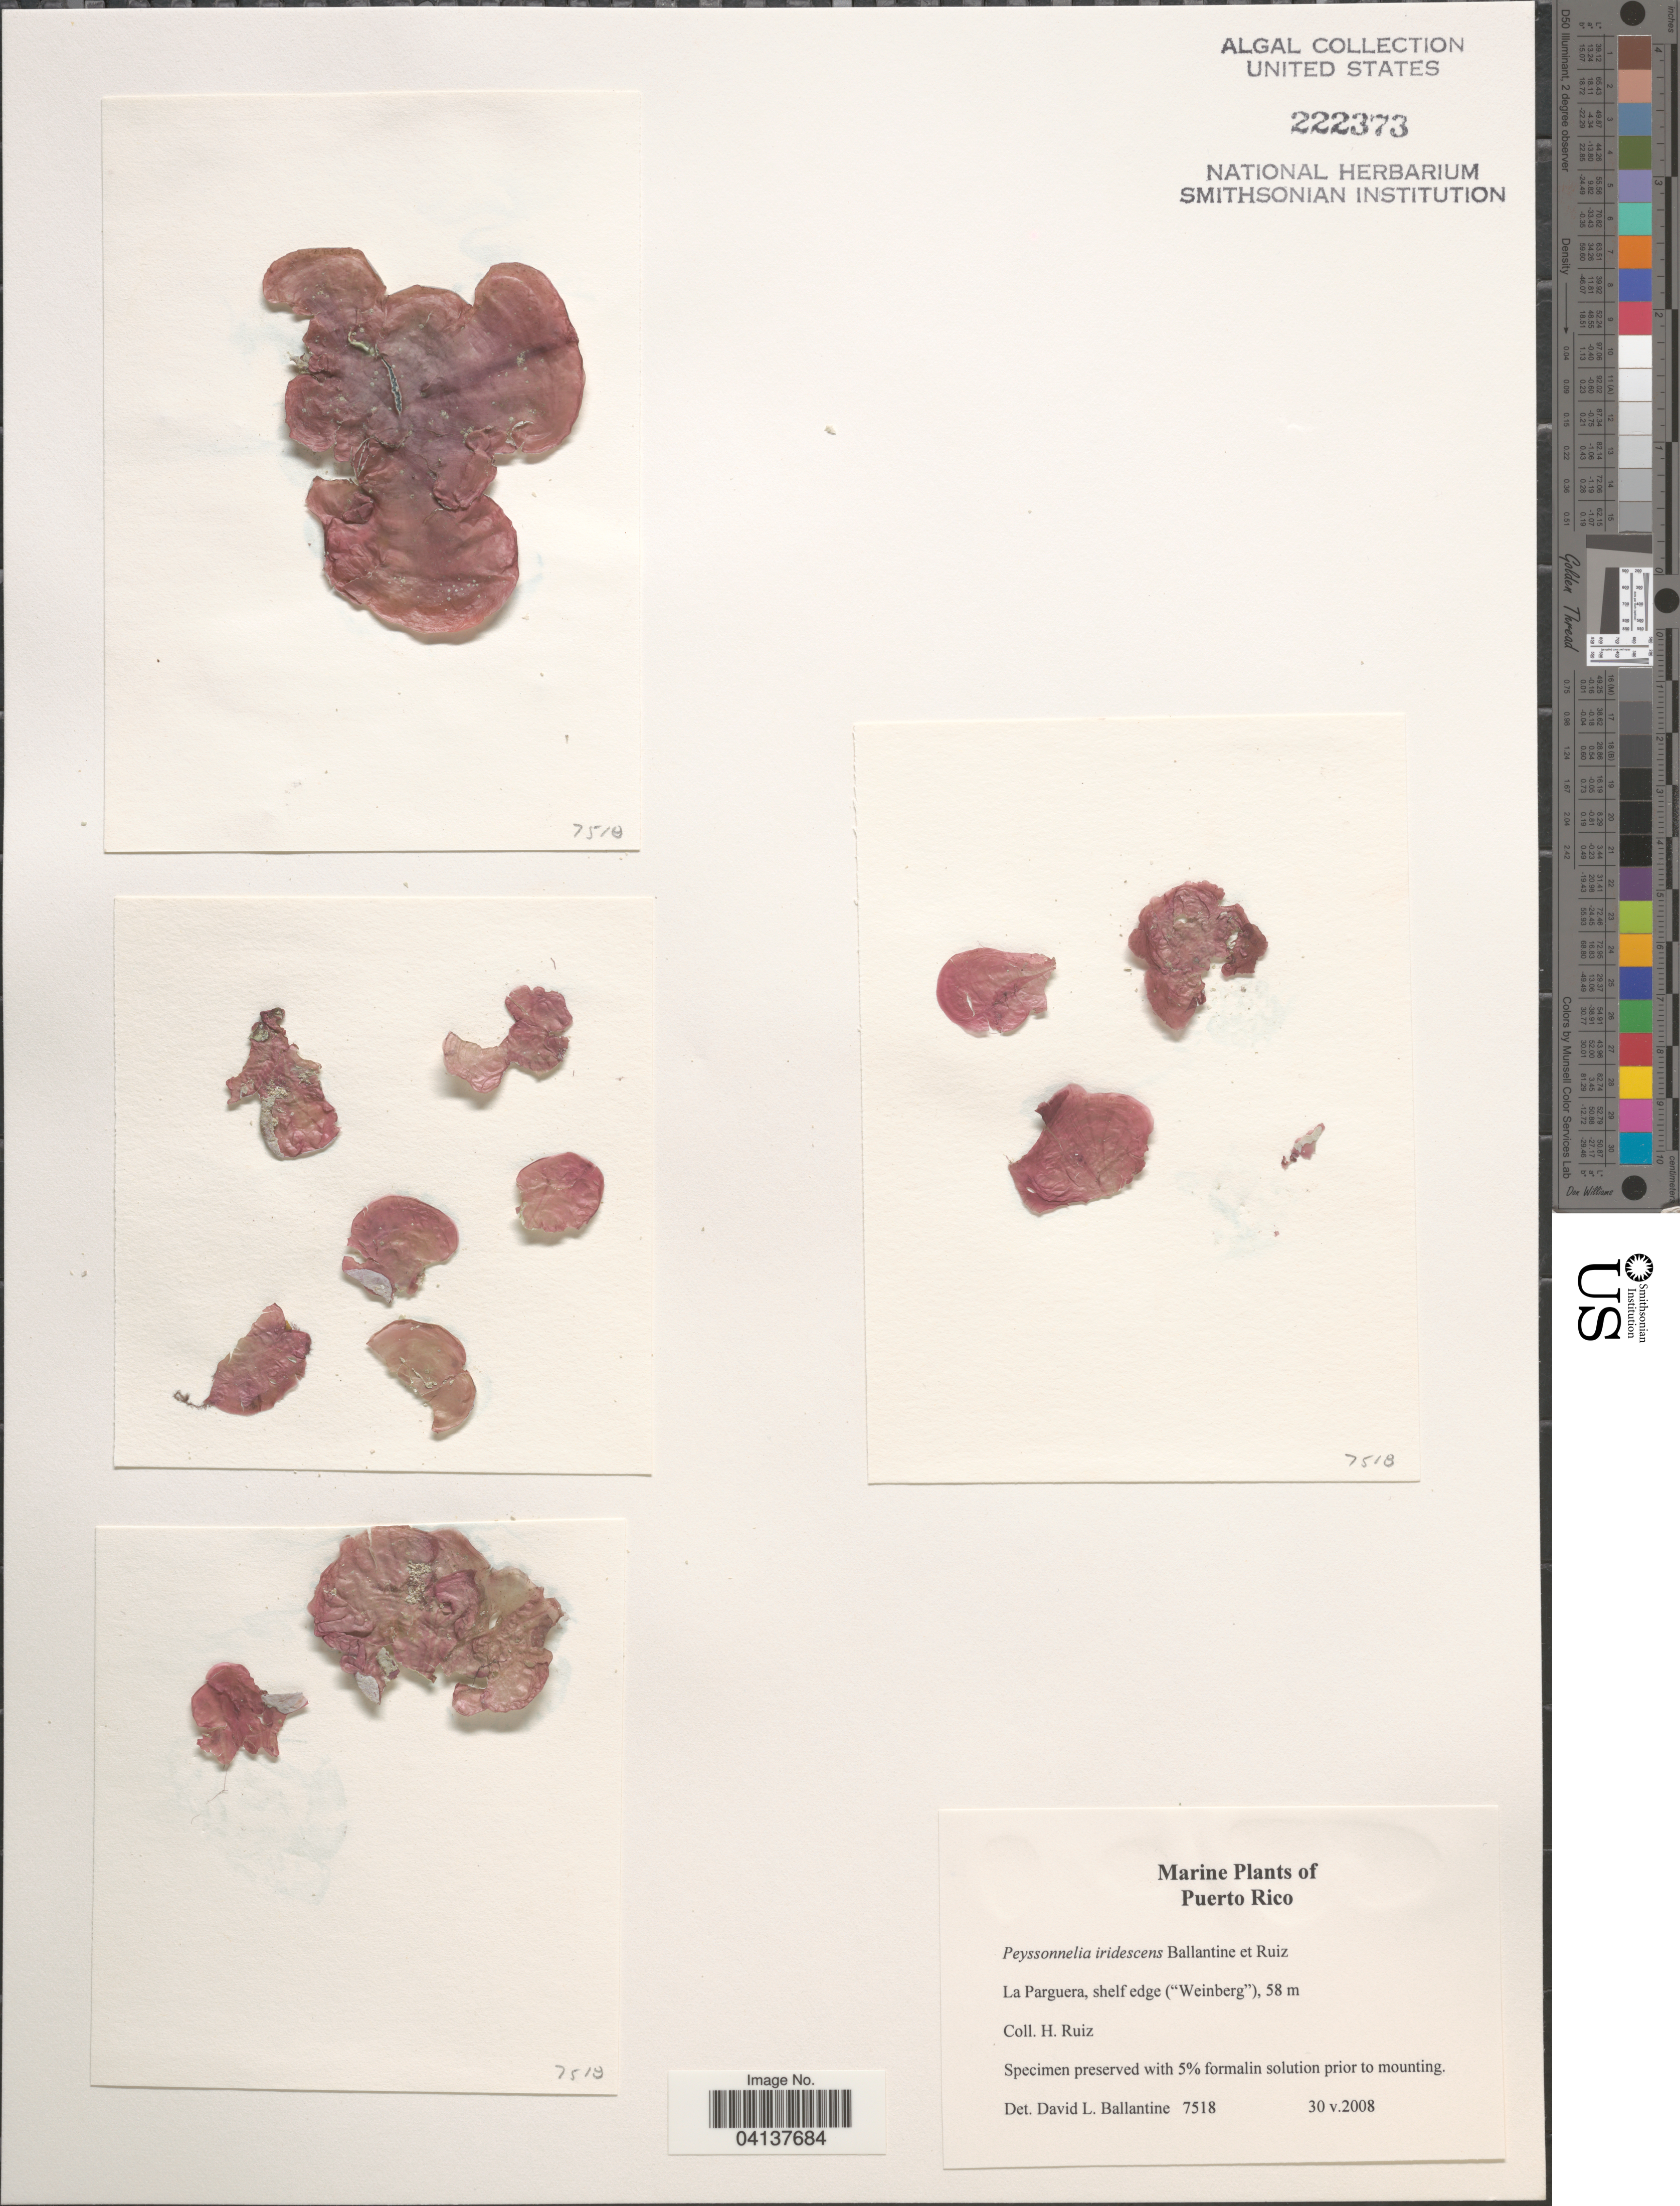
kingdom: Plantae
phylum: Rhodophyta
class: Florideophyceae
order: Peyssonneliales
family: Peyssonneliaceae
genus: Peyssonnelia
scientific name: Peyssonnelia iridescens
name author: D.L. Ballant. & H.Ruiz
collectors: H. Ruiz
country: Puerto Rico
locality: La Parguera, shelf edge ("Weinberg").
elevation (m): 58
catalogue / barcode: US 222373